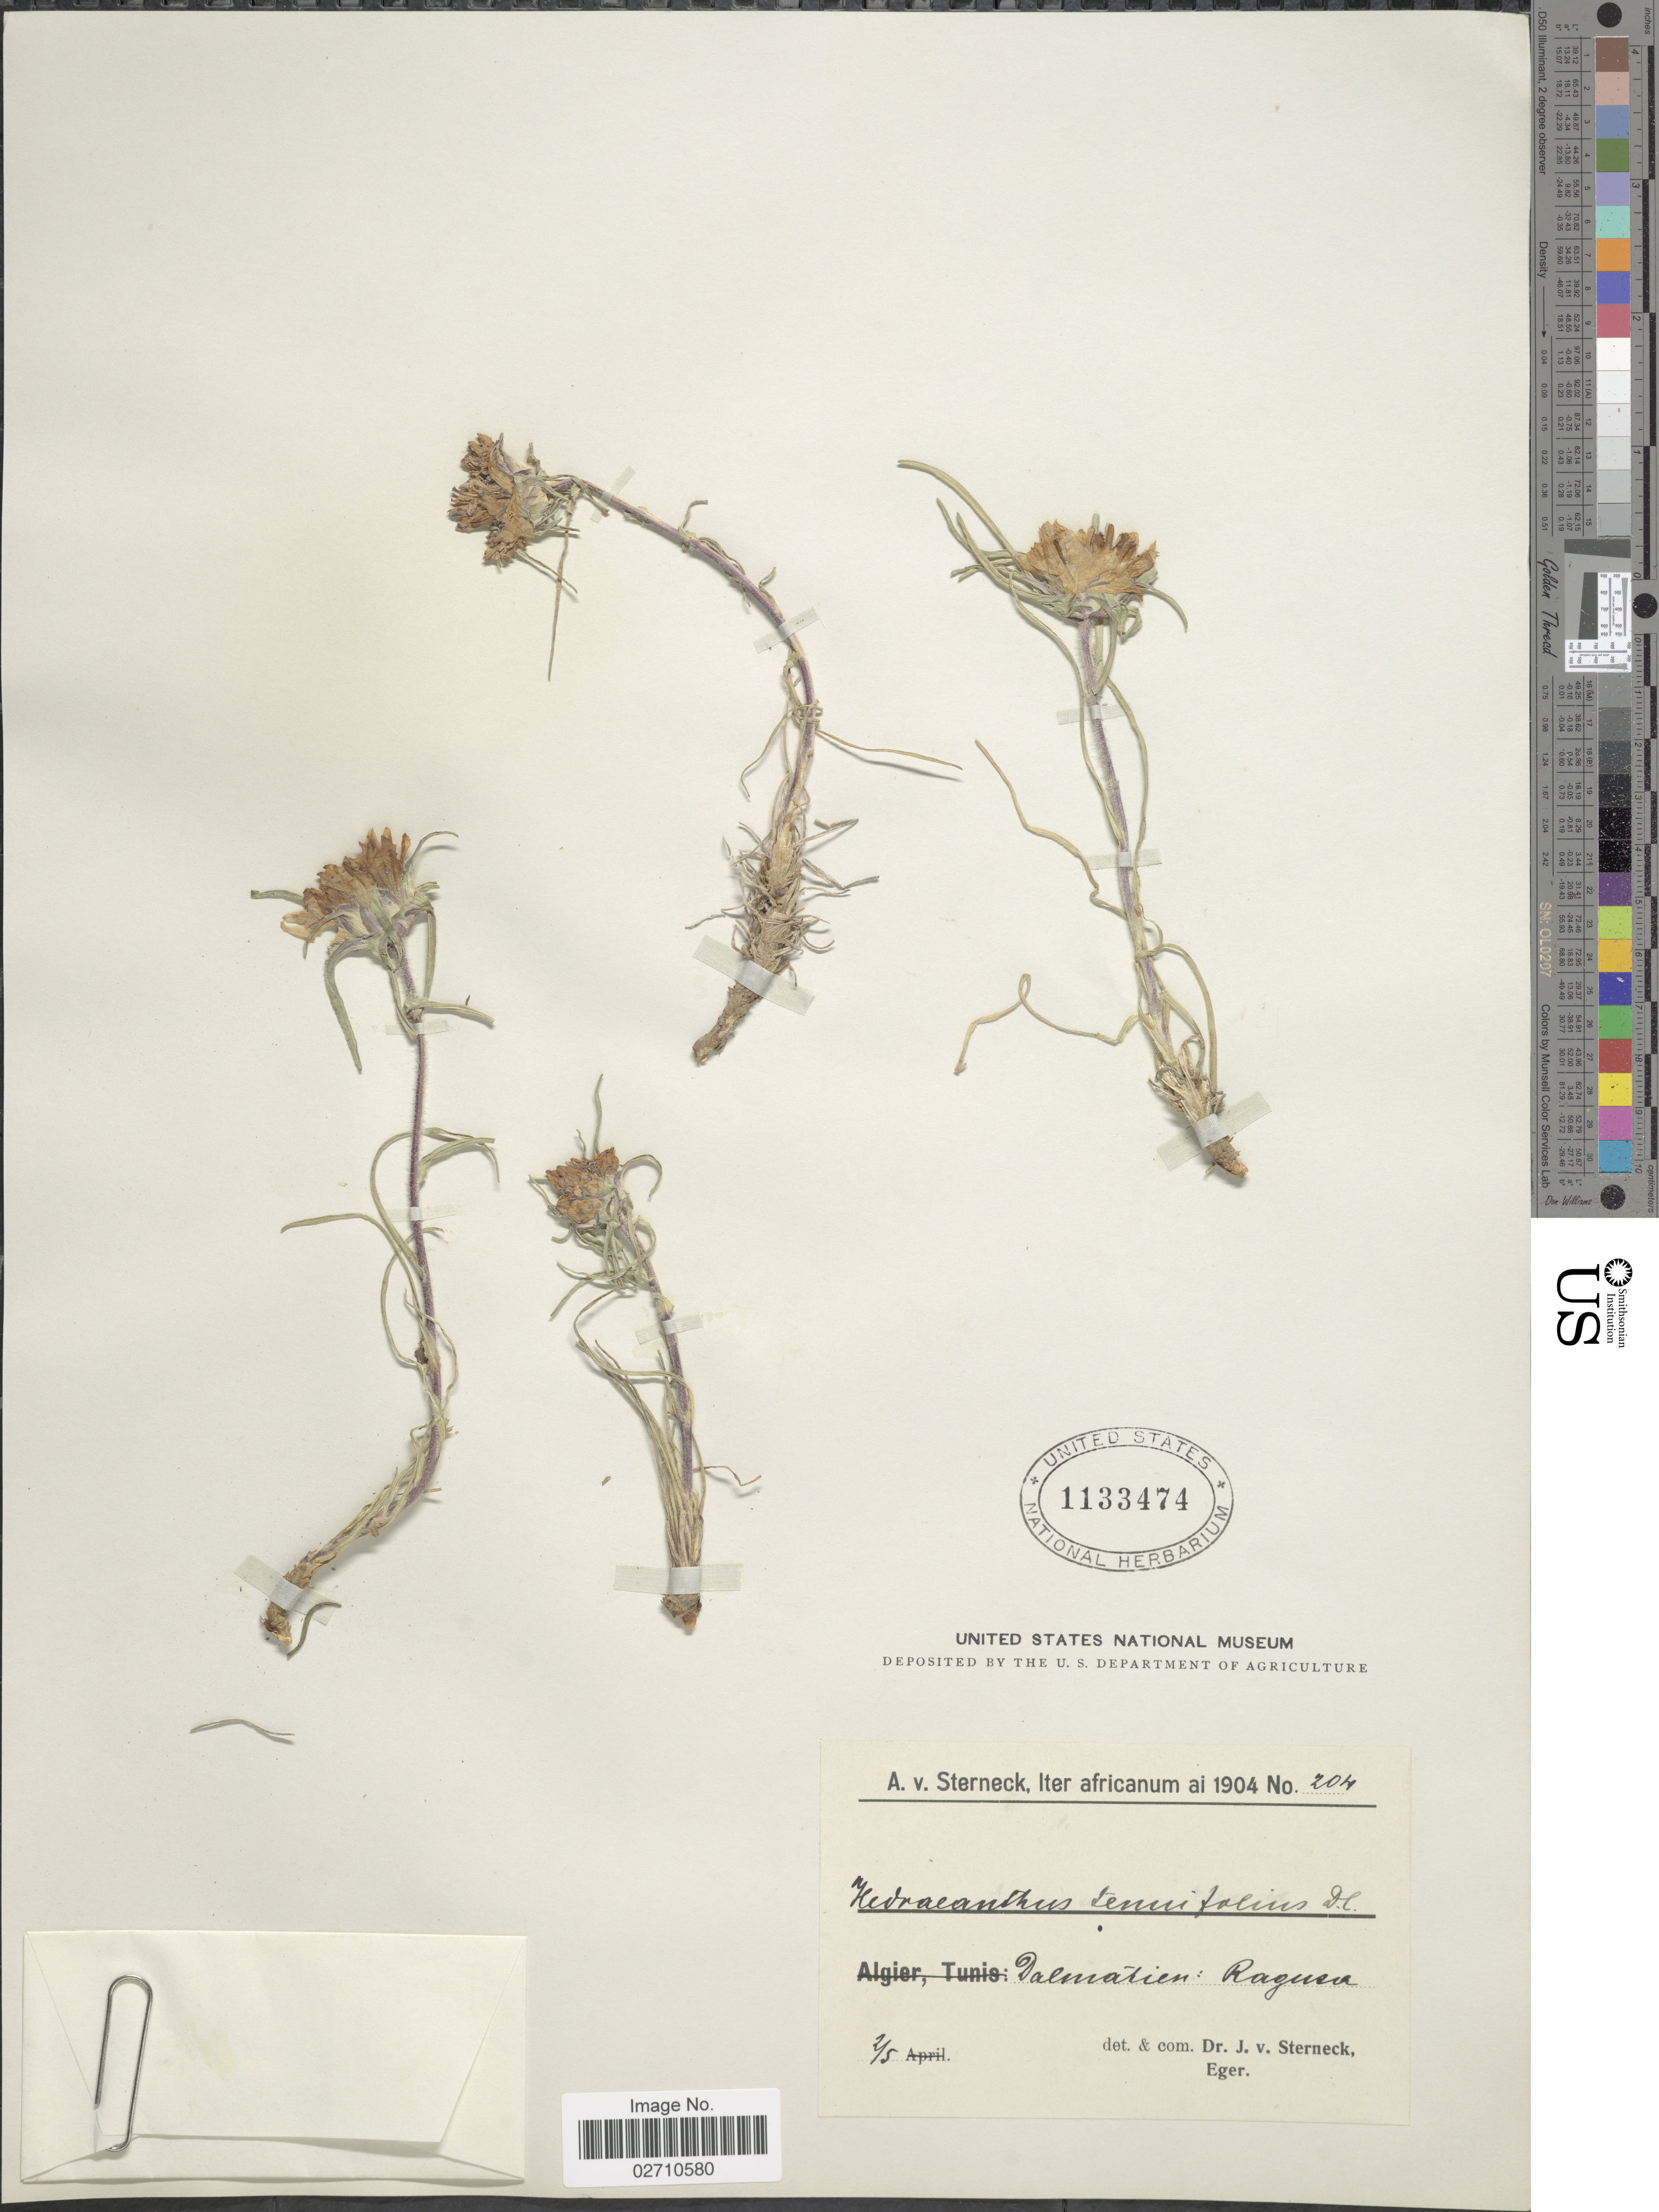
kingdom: Plantae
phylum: Tracheophyta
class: Magnoliopsida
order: Asterales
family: Campanulaceae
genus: Edraianthus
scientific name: Edraianthus tenuifolius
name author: (A. DC.) A. DC.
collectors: A. Sterneck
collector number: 204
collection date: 1904-05-02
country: Croatia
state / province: Dubrovnik-Neretva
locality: Dalmatien: Ragusa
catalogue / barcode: US 1133474